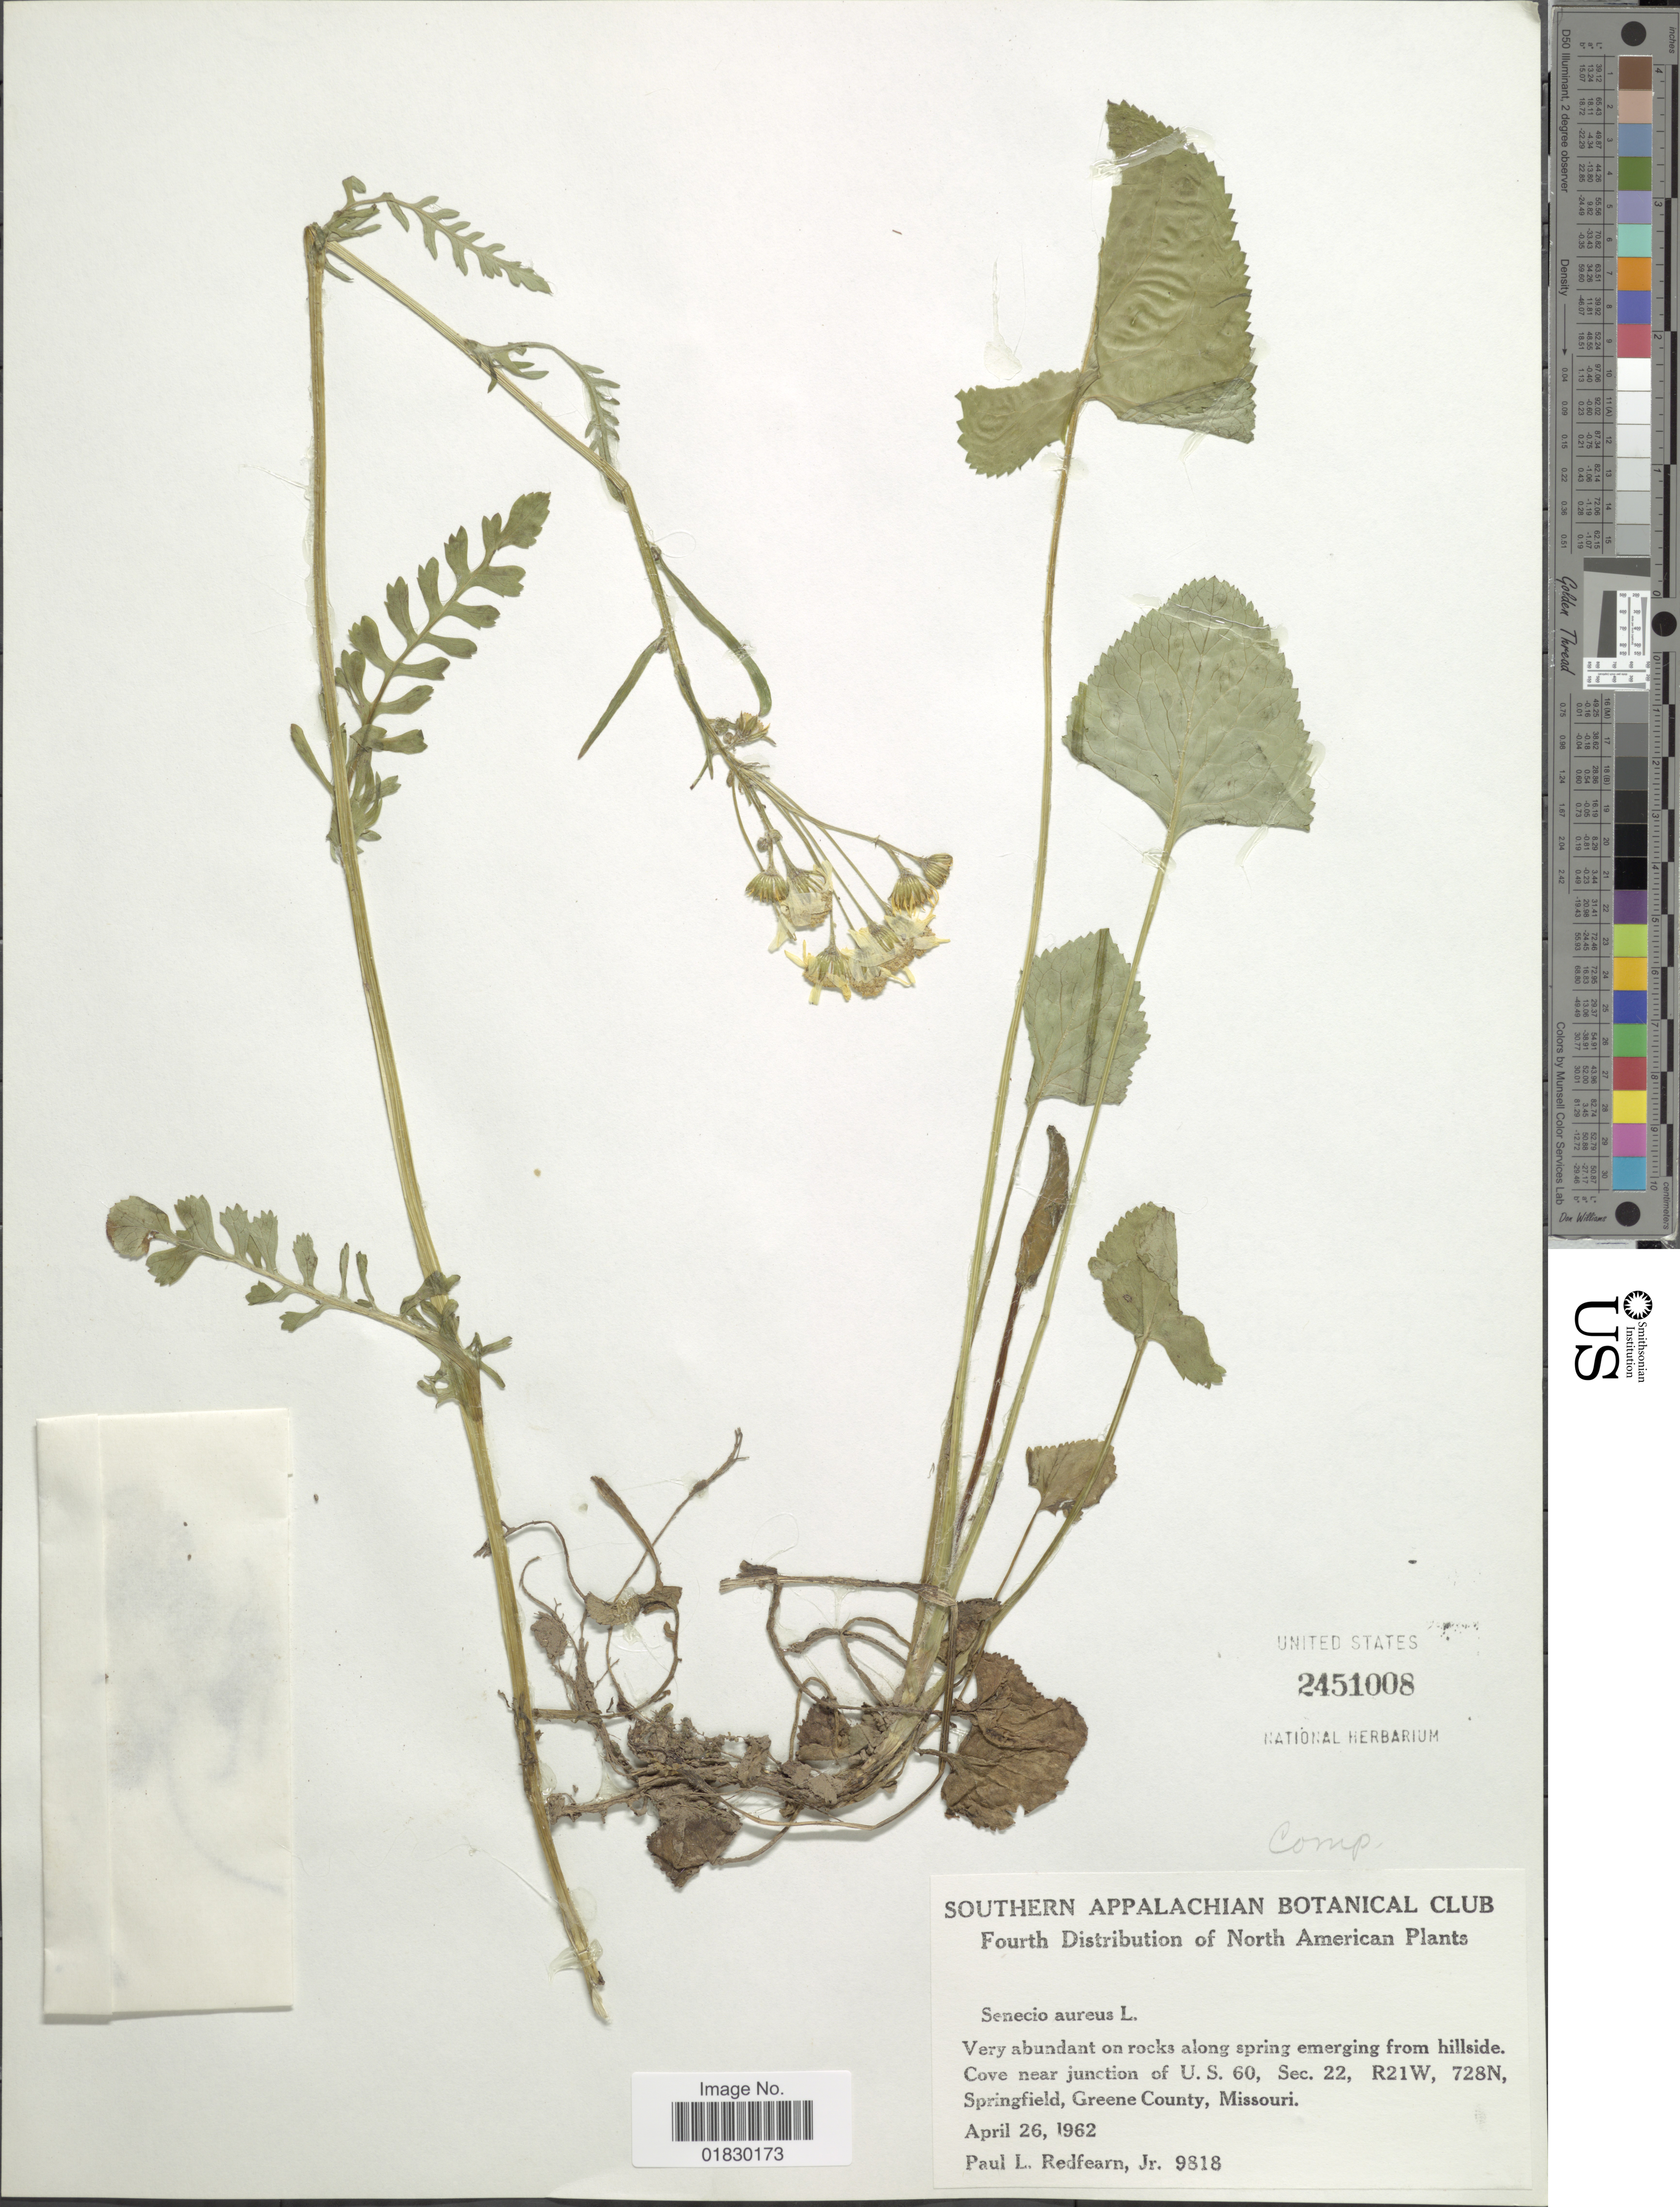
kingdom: Plantae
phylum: Tracheophyta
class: Magnoliopsida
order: Asterales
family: Asteraceae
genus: Packera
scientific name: Packera aurea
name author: (L.) Á. Löve & D. Löve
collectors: P. Redfearn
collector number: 9818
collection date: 1962-04-26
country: United States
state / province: Missouri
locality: Cove near junction of U. S. 60, Sec. 22, R21W,728N, Springfield, Greene County, Missouri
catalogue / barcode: US 2451008